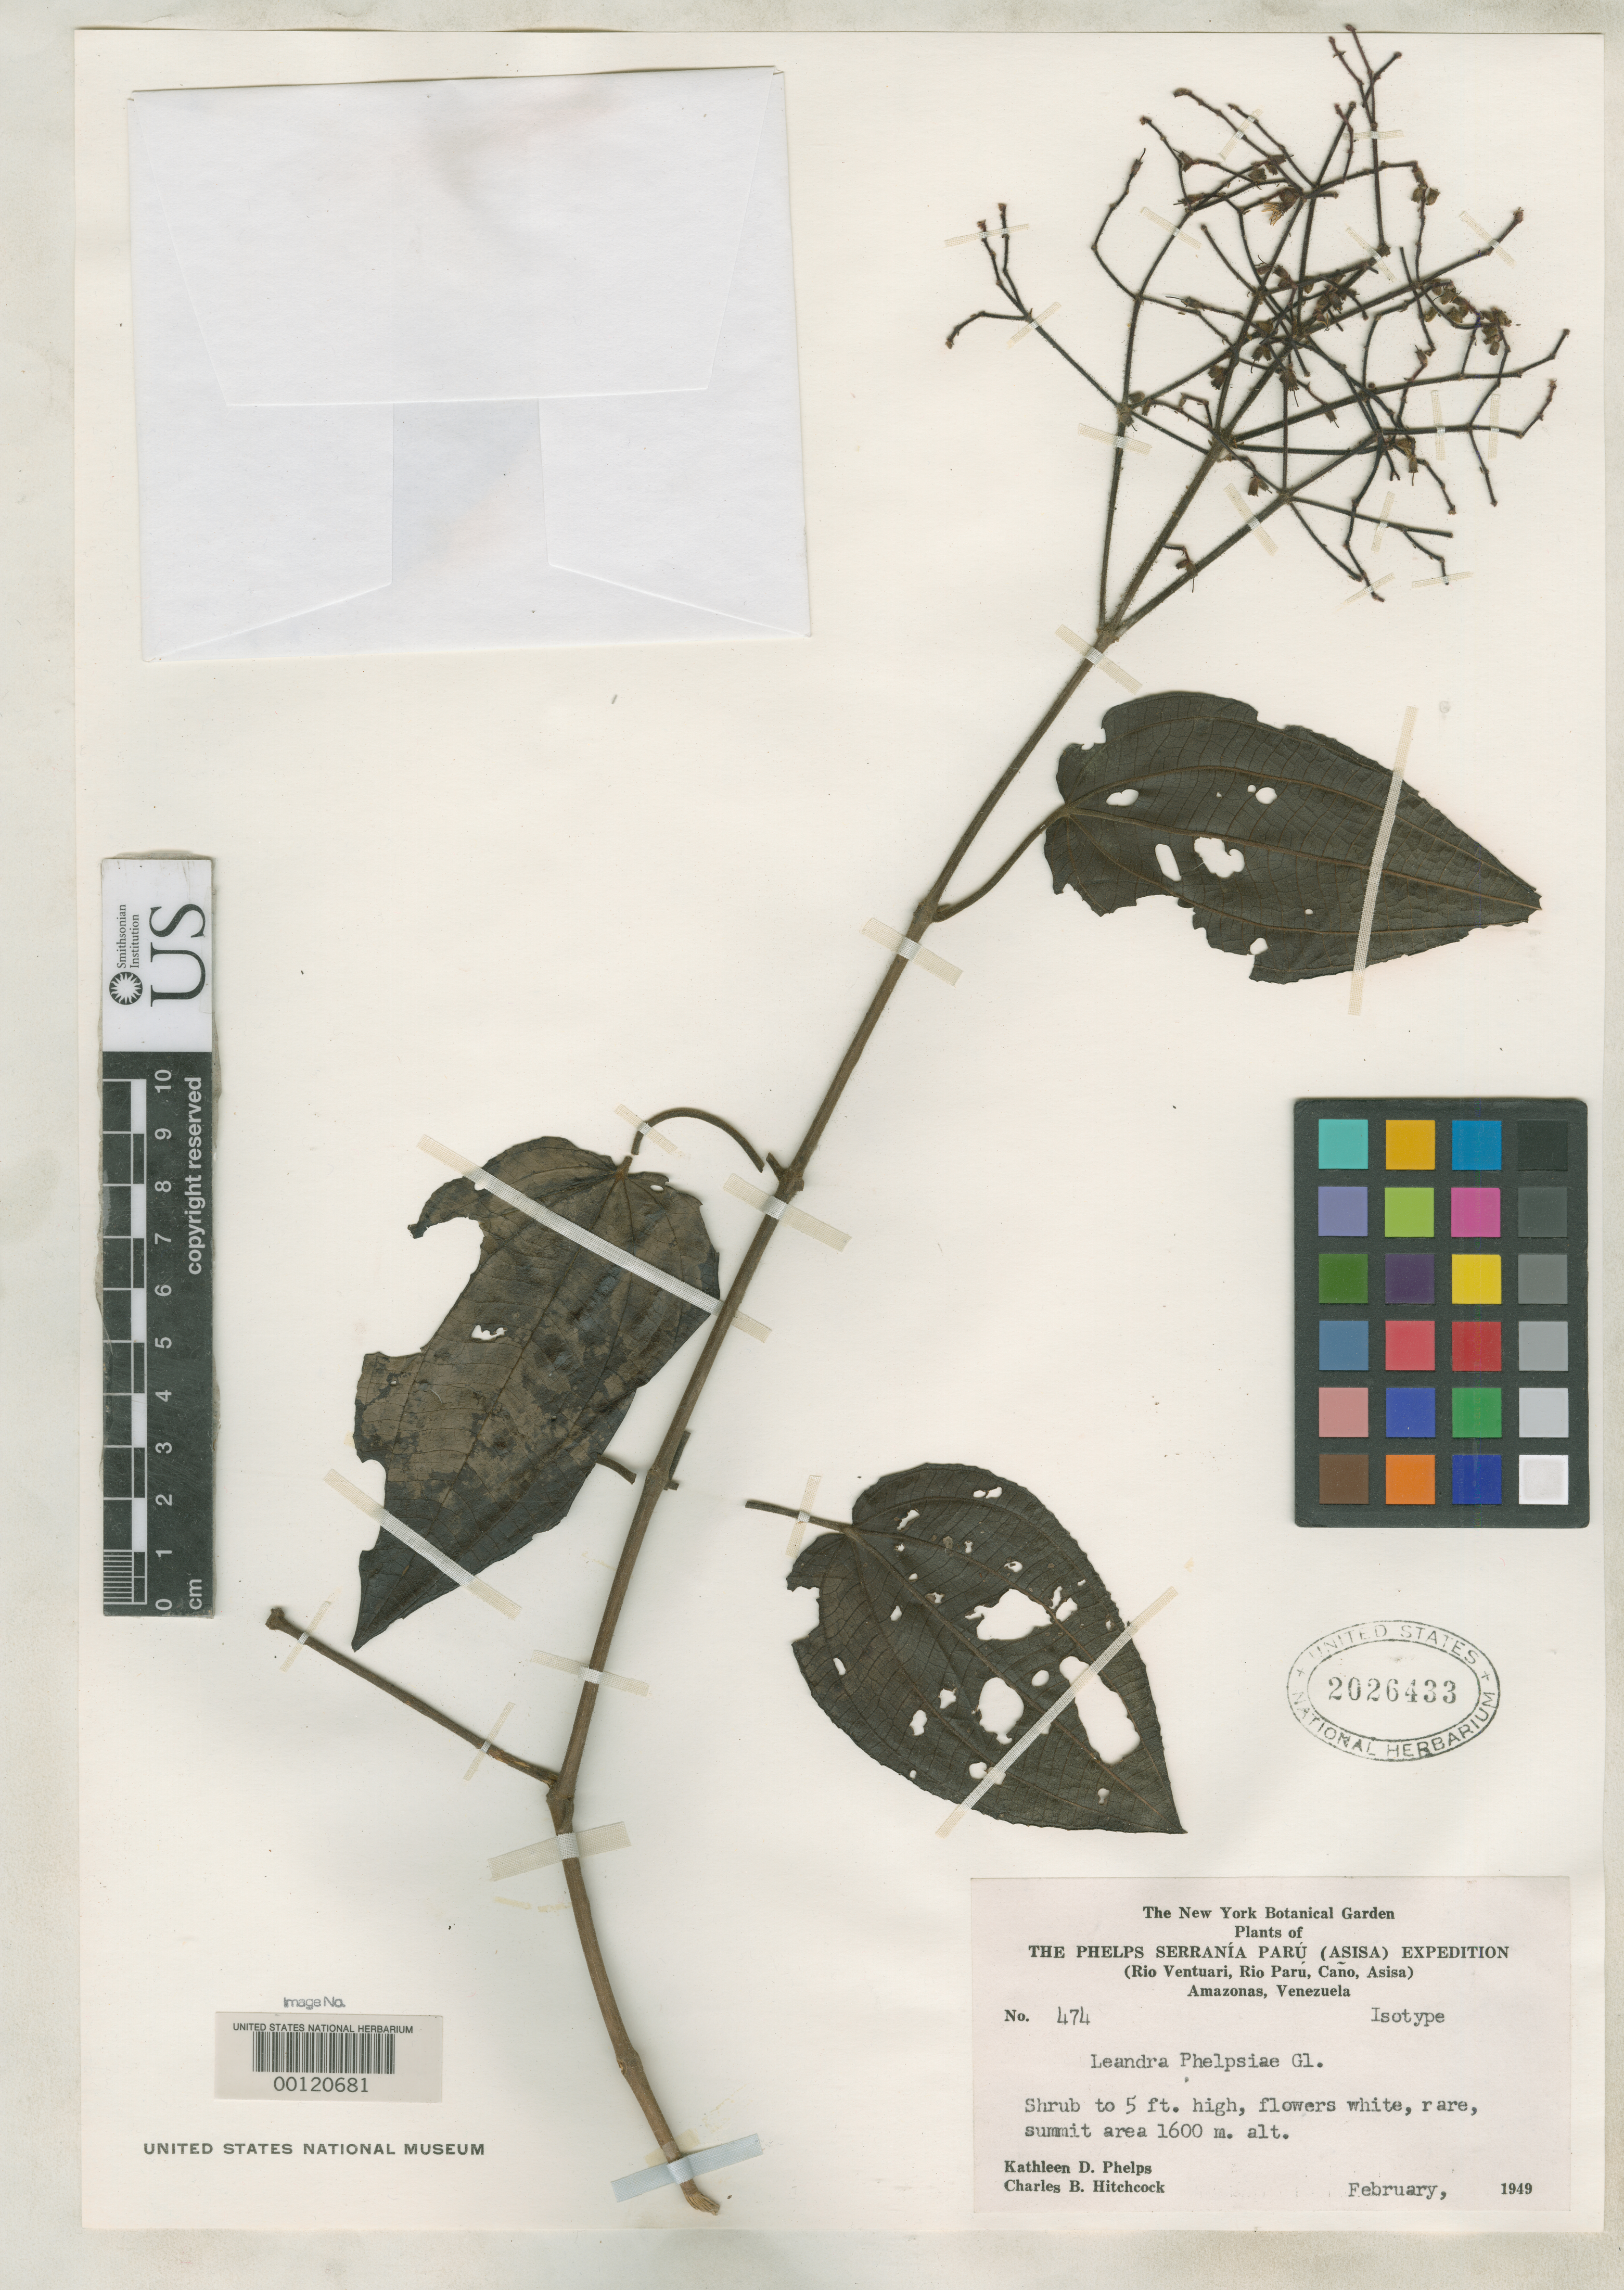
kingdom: Plantae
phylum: Tracheophyta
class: Magnoliopsida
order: Myrtales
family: Melastomataceae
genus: Leandra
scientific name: Leandra phelpsiae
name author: Gleason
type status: Isotype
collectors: K. D. Phelps & C. B. Hitchcock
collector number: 474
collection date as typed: Feb 1949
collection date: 1949-02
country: Venezuela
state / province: Amazonas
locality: Serrania Paru.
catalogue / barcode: US 2026433